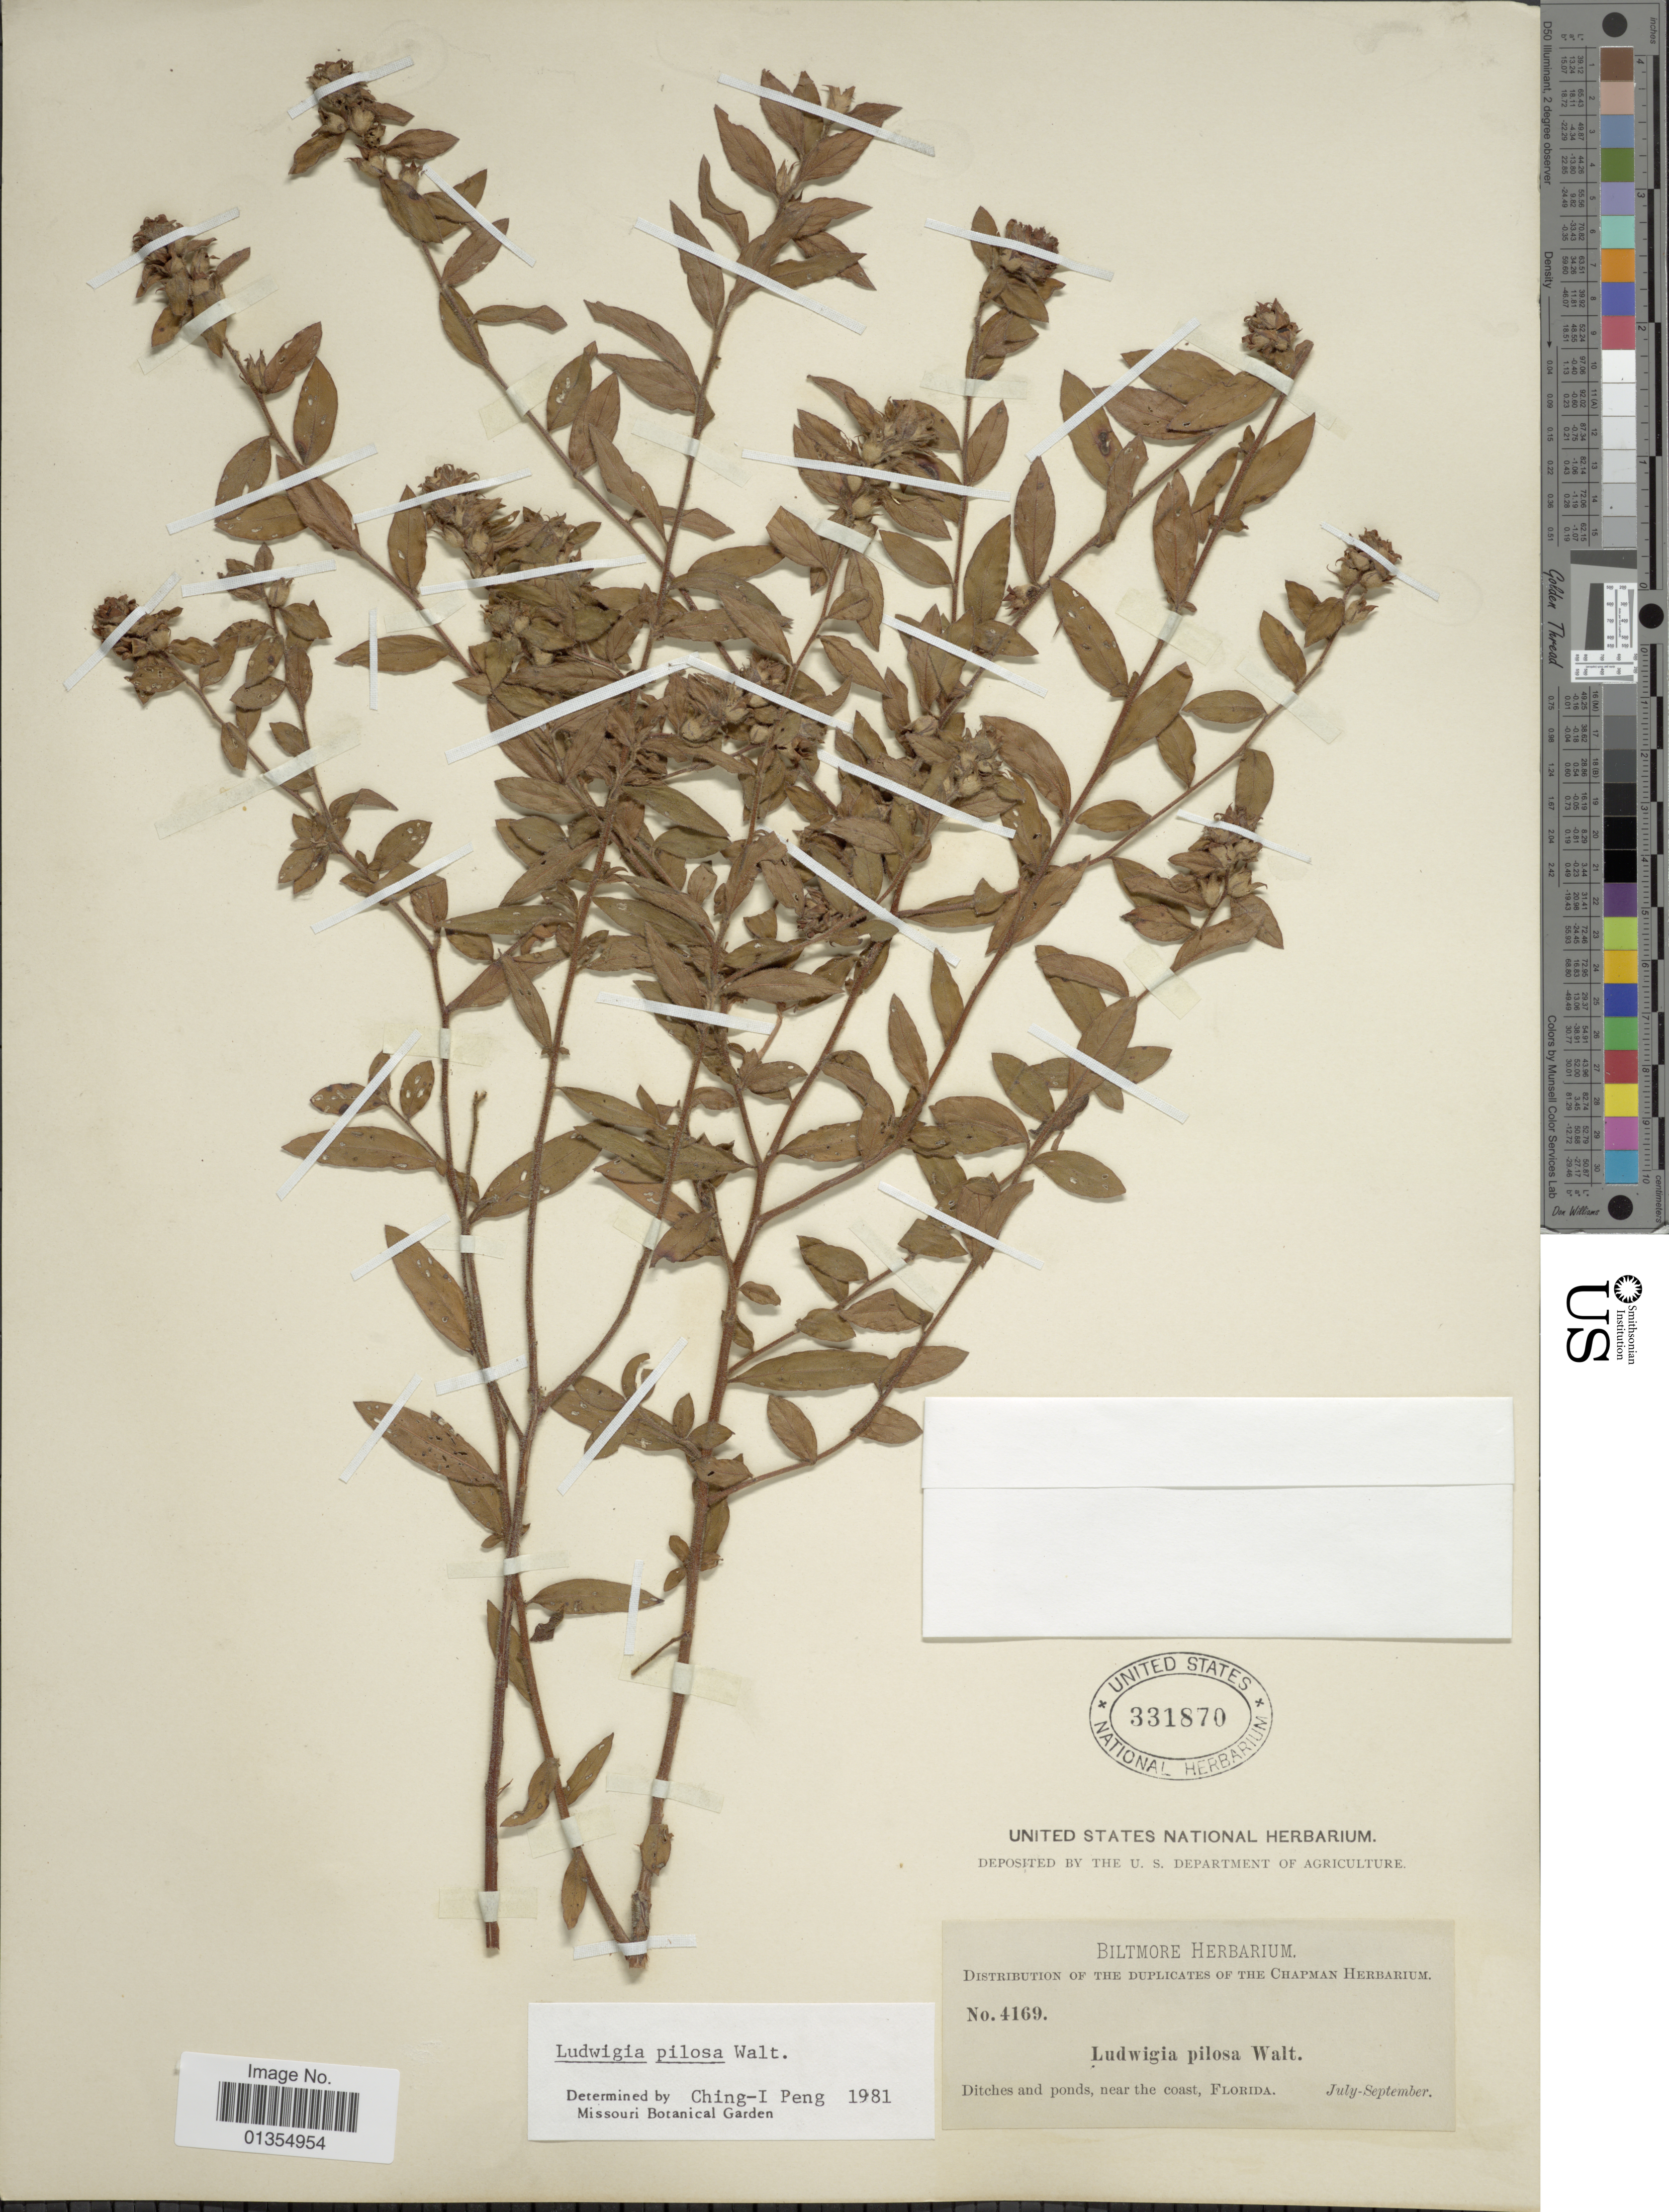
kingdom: Plantae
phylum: Tracheophyta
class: Magnoliopsida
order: Myrtales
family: Onagraceae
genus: Ludwigia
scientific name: Ludwigia pilosa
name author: Walter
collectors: ex herb. Biltmore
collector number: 4169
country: United States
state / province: Florida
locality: Ditches and ponds, near the coast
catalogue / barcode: US 331870